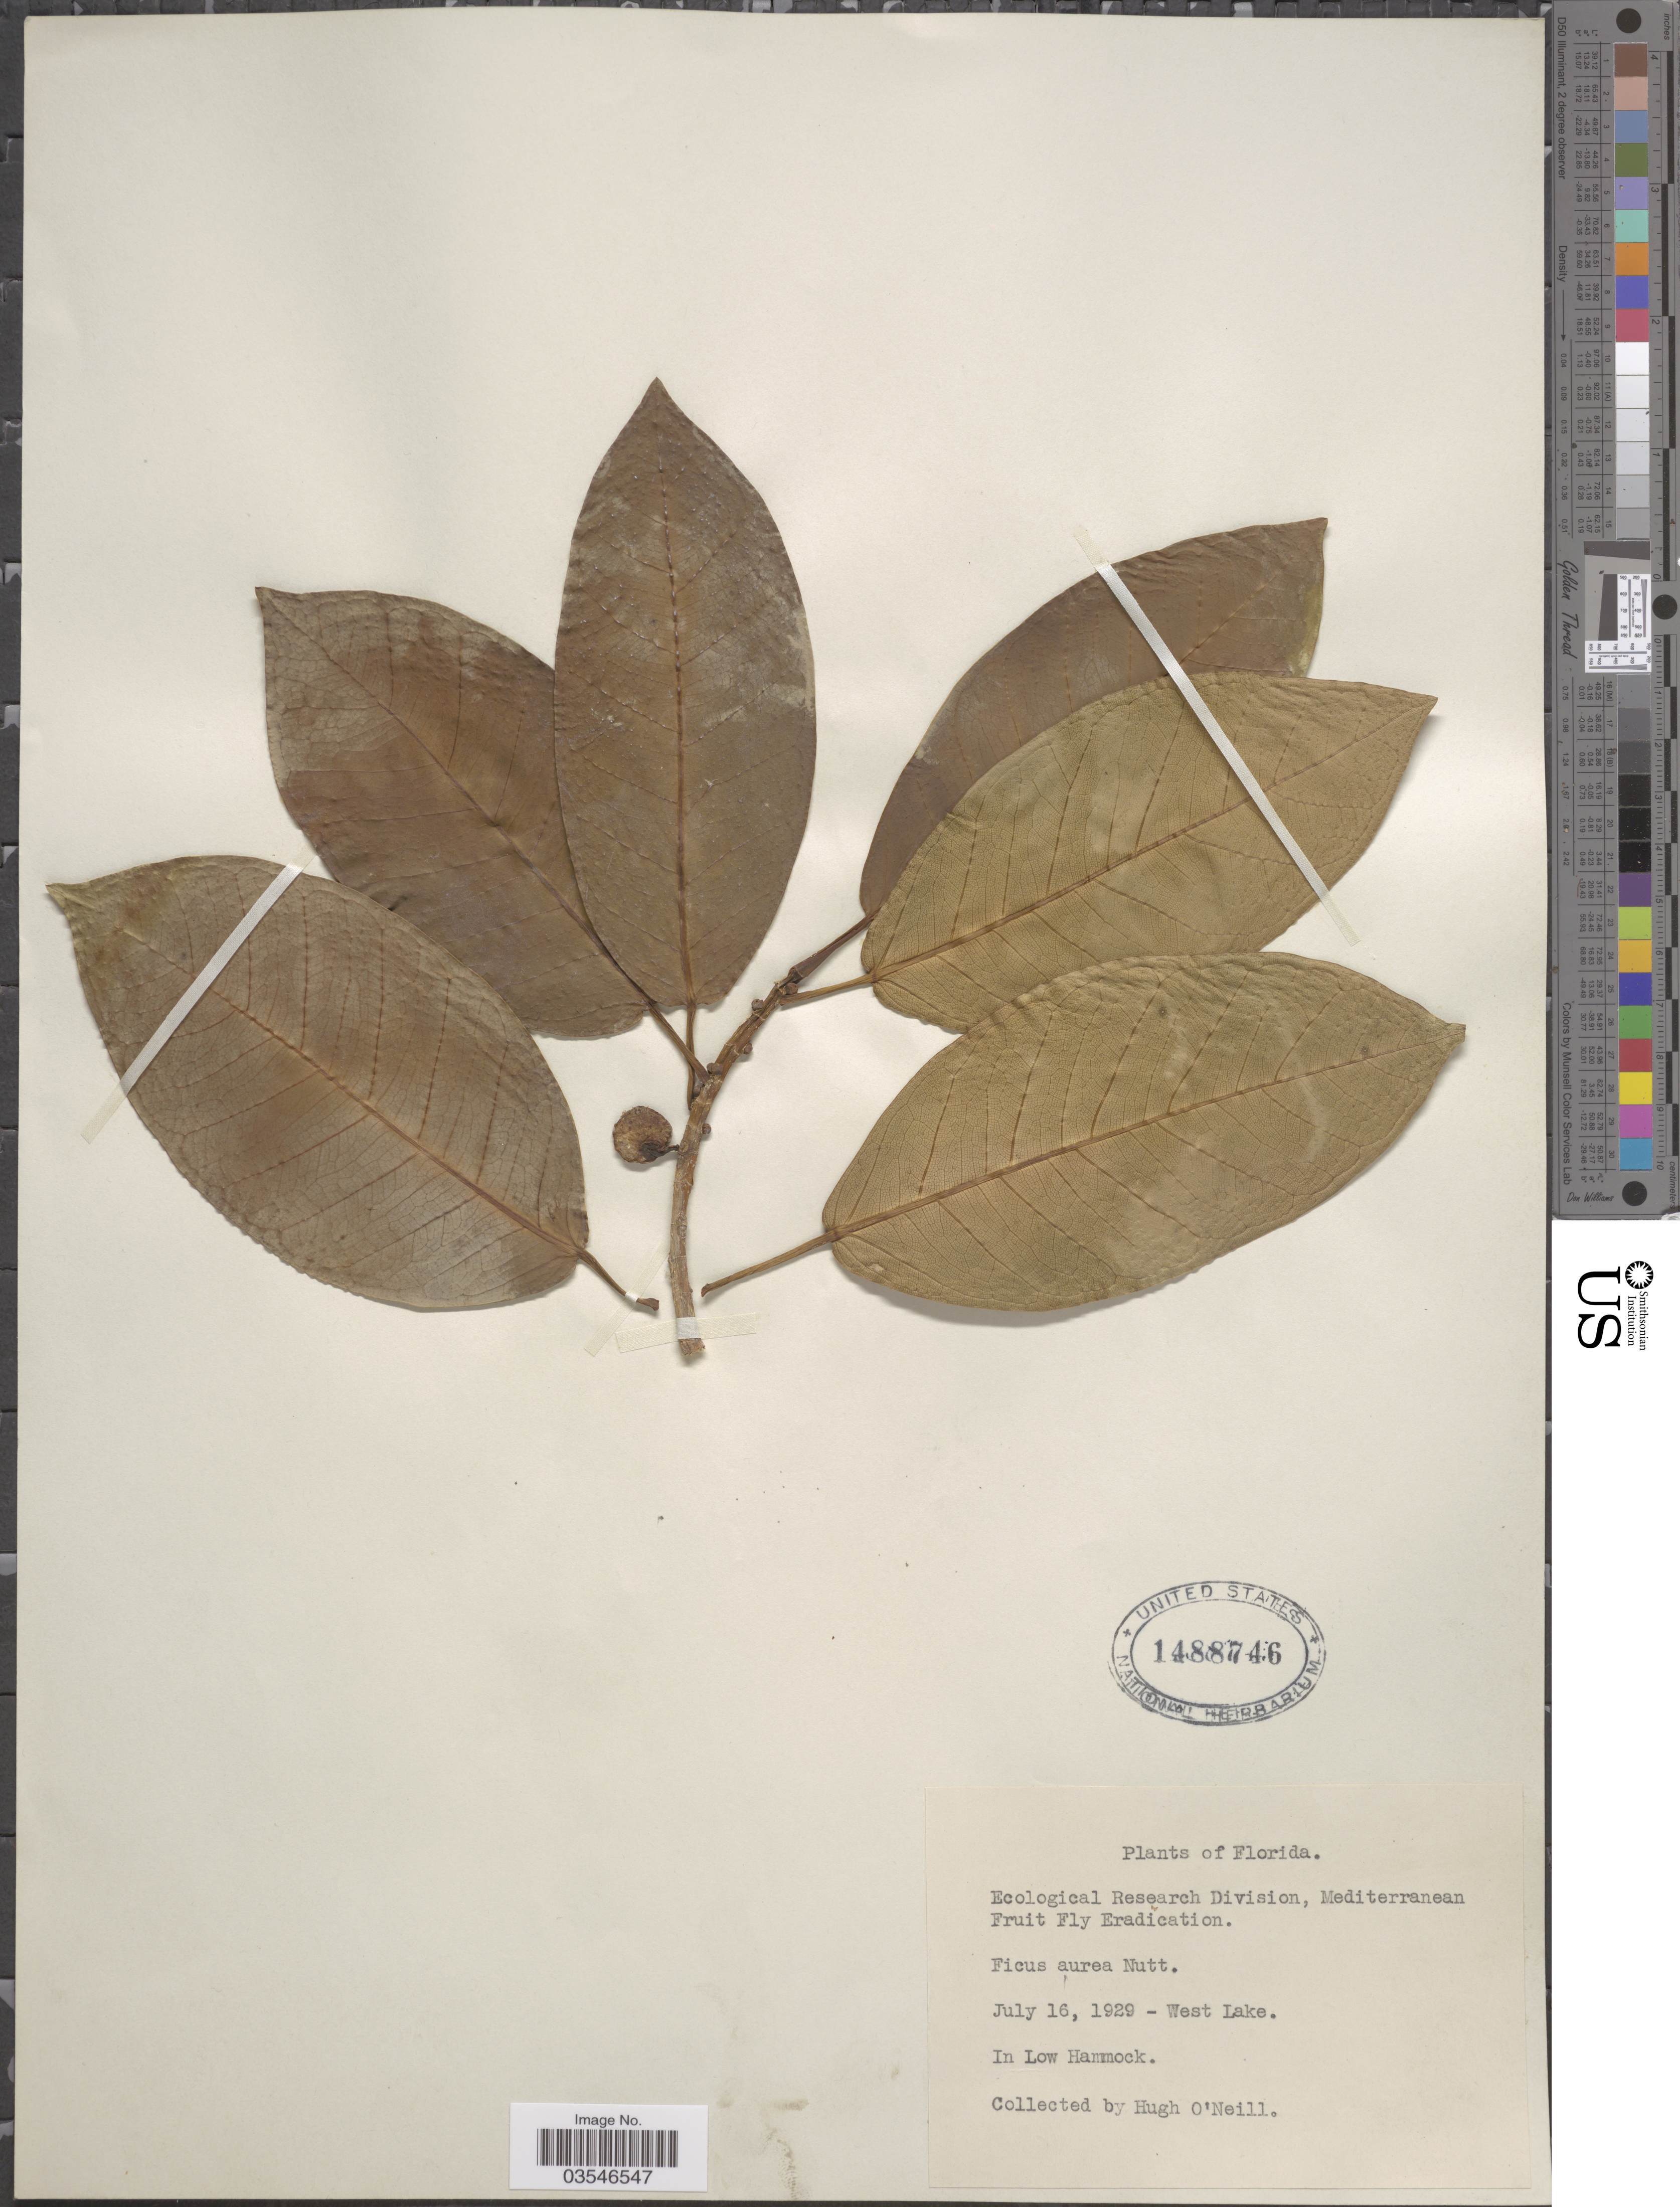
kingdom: Plantae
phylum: Tracheophyta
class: Magnoliopsida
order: Rosales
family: Moraceae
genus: Ficus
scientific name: Ficus aurea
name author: Nutt.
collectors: H. O'Neill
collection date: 1929-07-16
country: United States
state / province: Florida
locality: West Lake. In Low Hammock.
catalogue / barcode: US 1488746